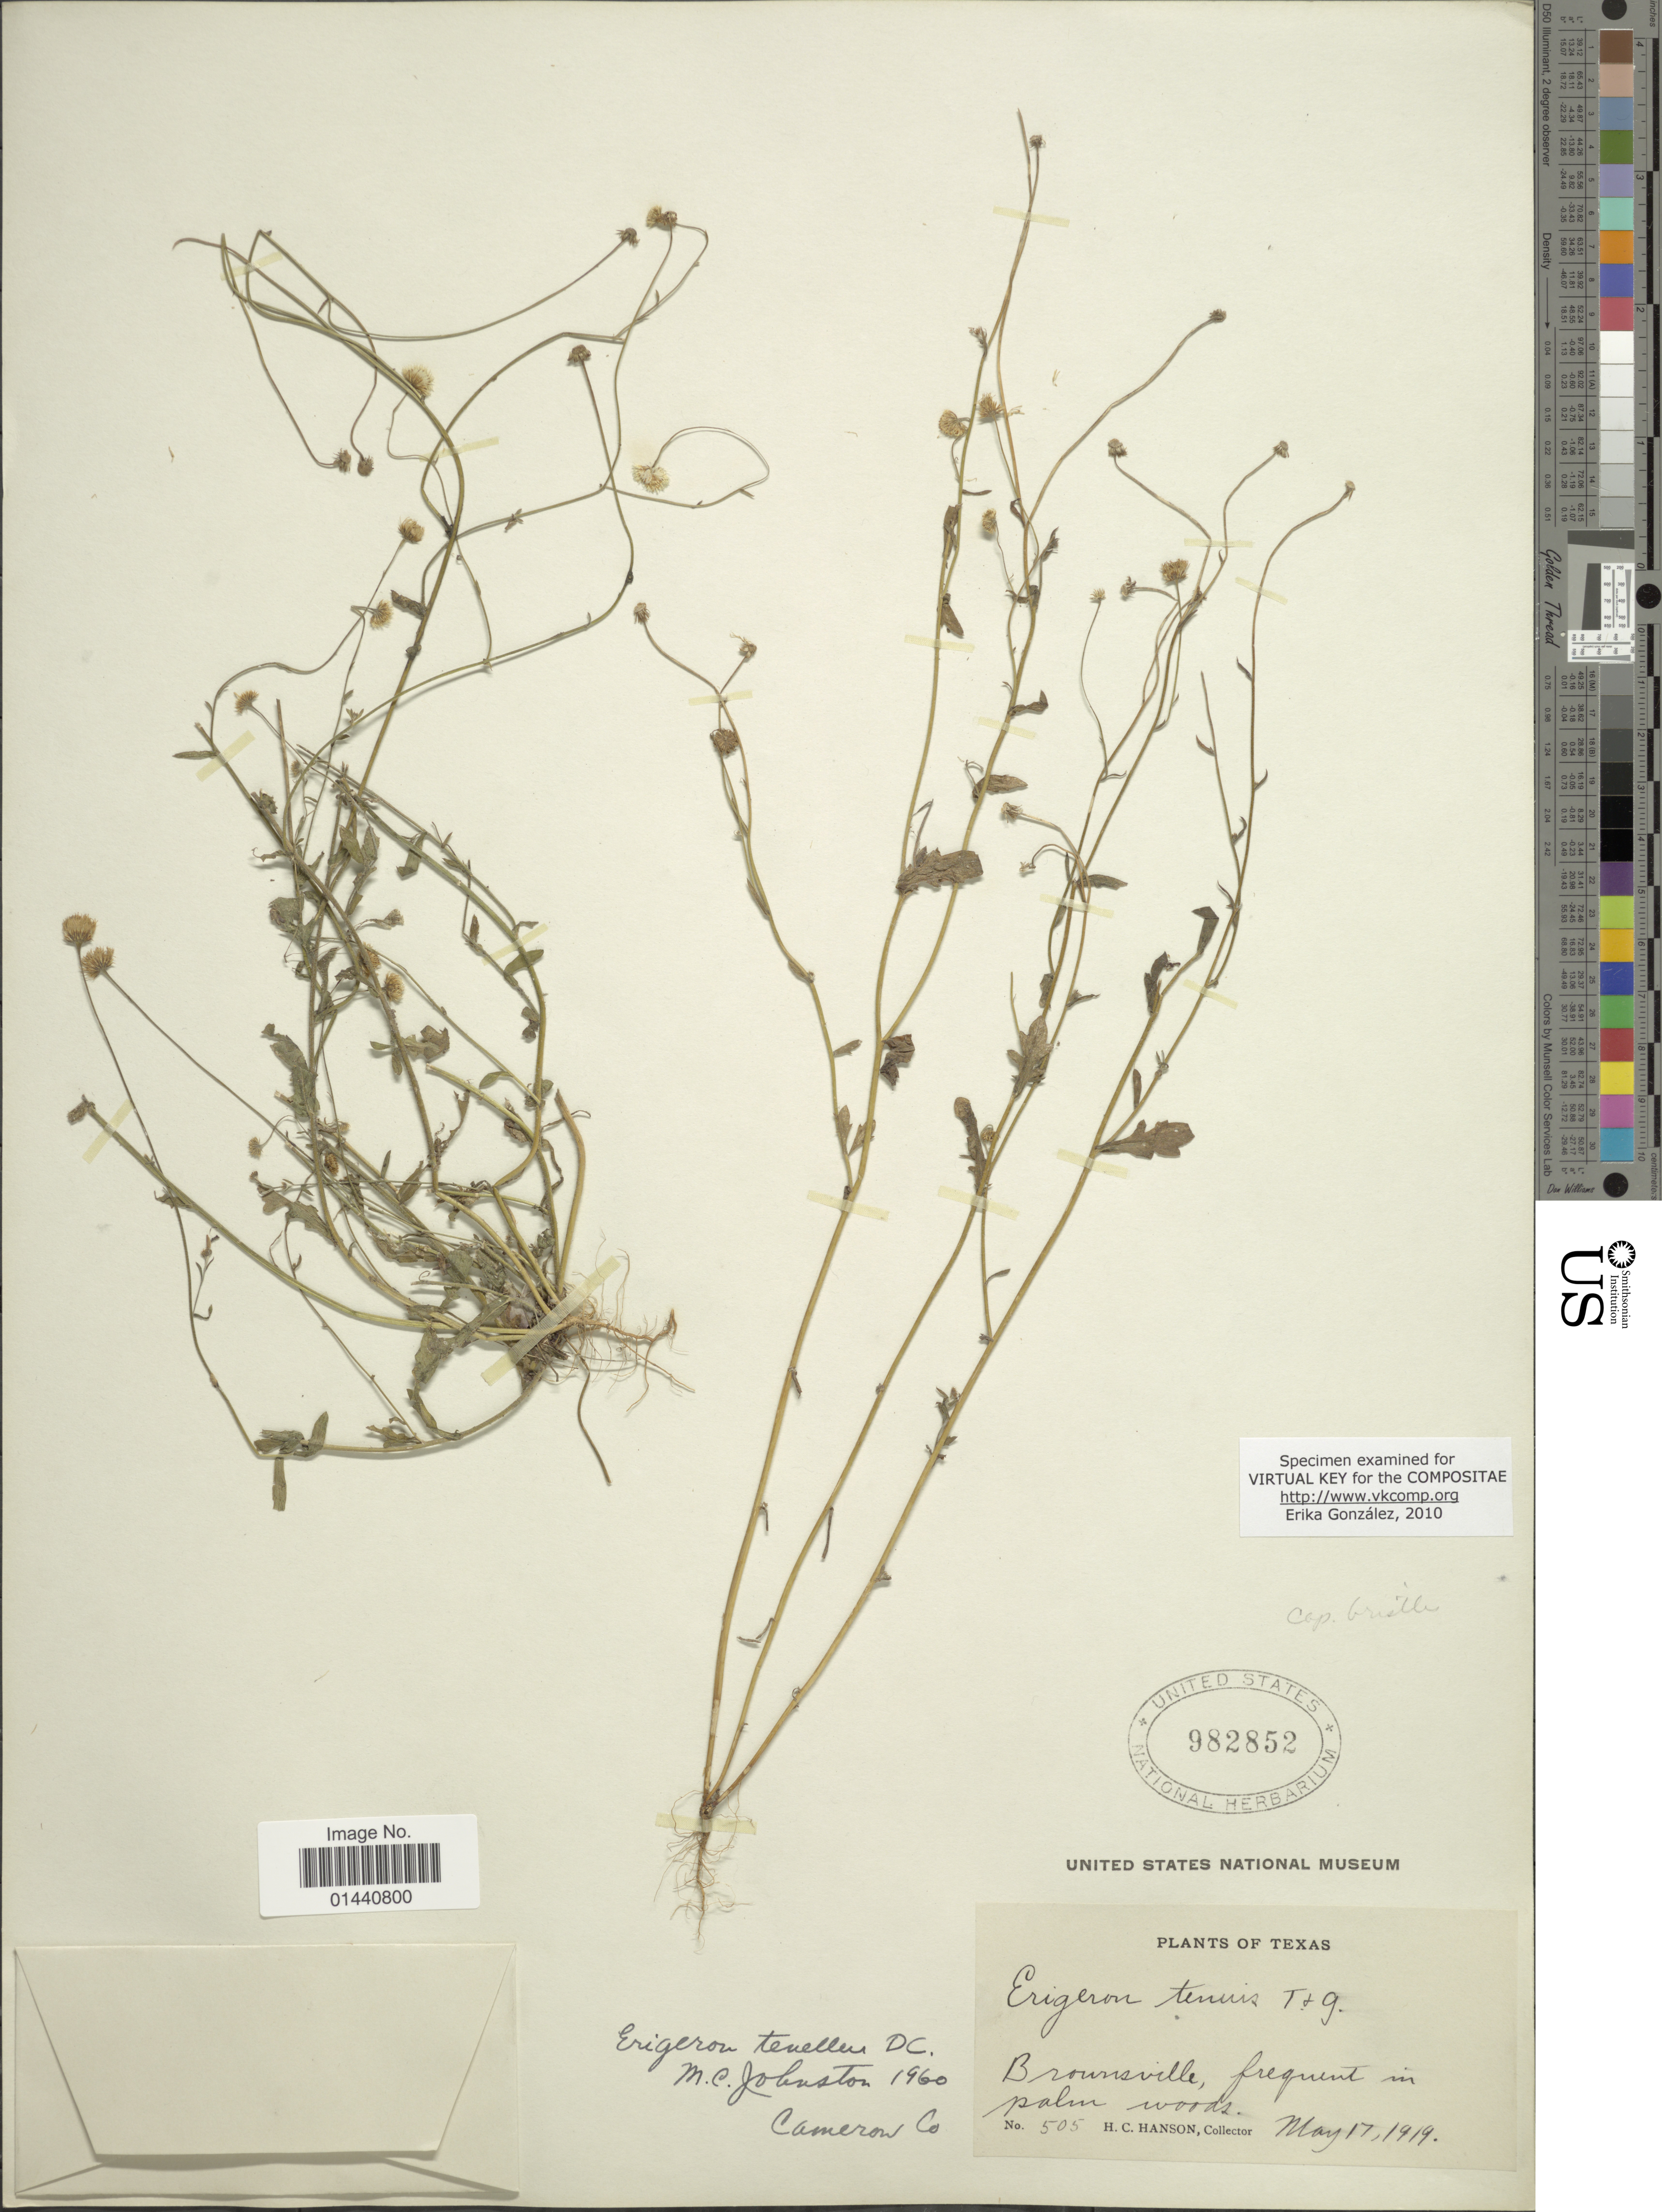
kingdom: Plantae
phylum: Tracheophyta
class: Magnoliopsida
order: Asterales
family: Asteraceae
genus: Erigeron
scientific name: Erigeron tenellus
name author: DC.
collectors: H. Hanson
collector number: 505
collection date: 1919-05-17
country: United States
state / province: Texas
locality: Brownsville, frequent in palm woods.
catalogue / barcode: US 982852